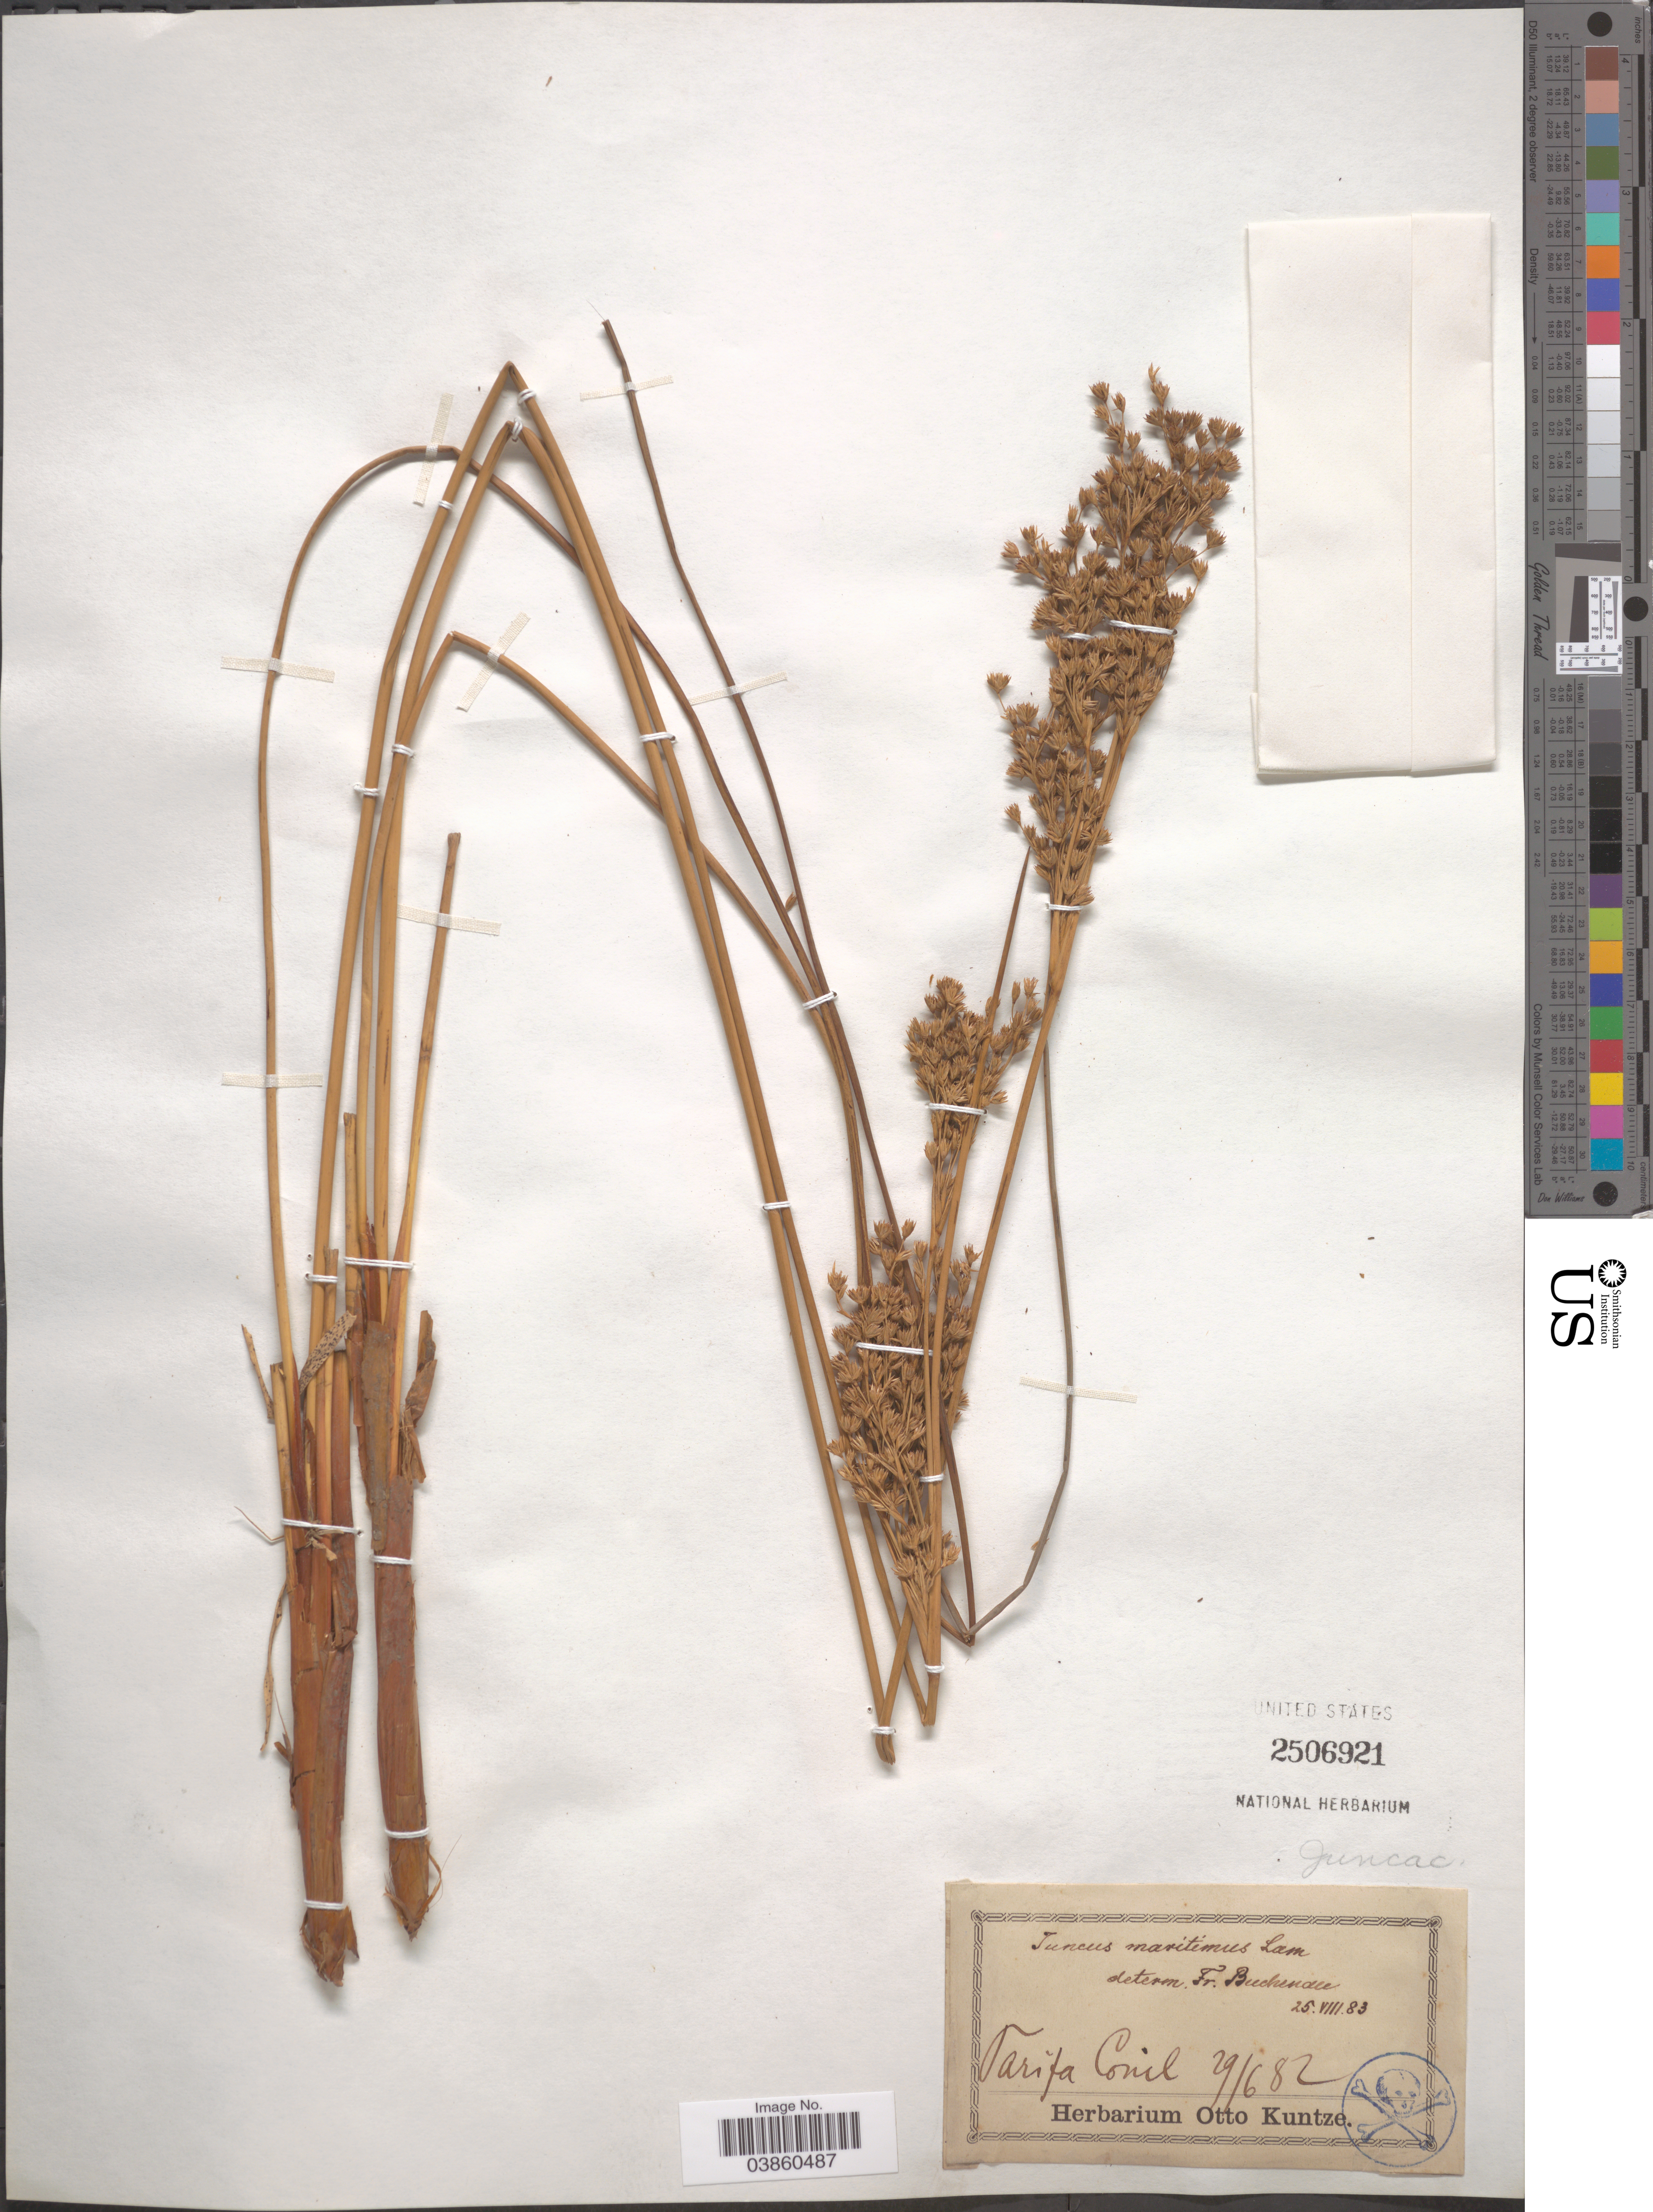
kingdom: Plantae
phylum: Tracheophyta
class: Liliopsida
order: Poales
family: Juncaceae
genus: Juncus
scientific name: Juncus maritimus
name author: Lam.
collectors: ex herb. Otto Kuntze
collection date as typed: Transcribed d/m/y: 29/6/82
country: Spain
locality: Tarifa Conil.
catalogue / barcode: US 2506921